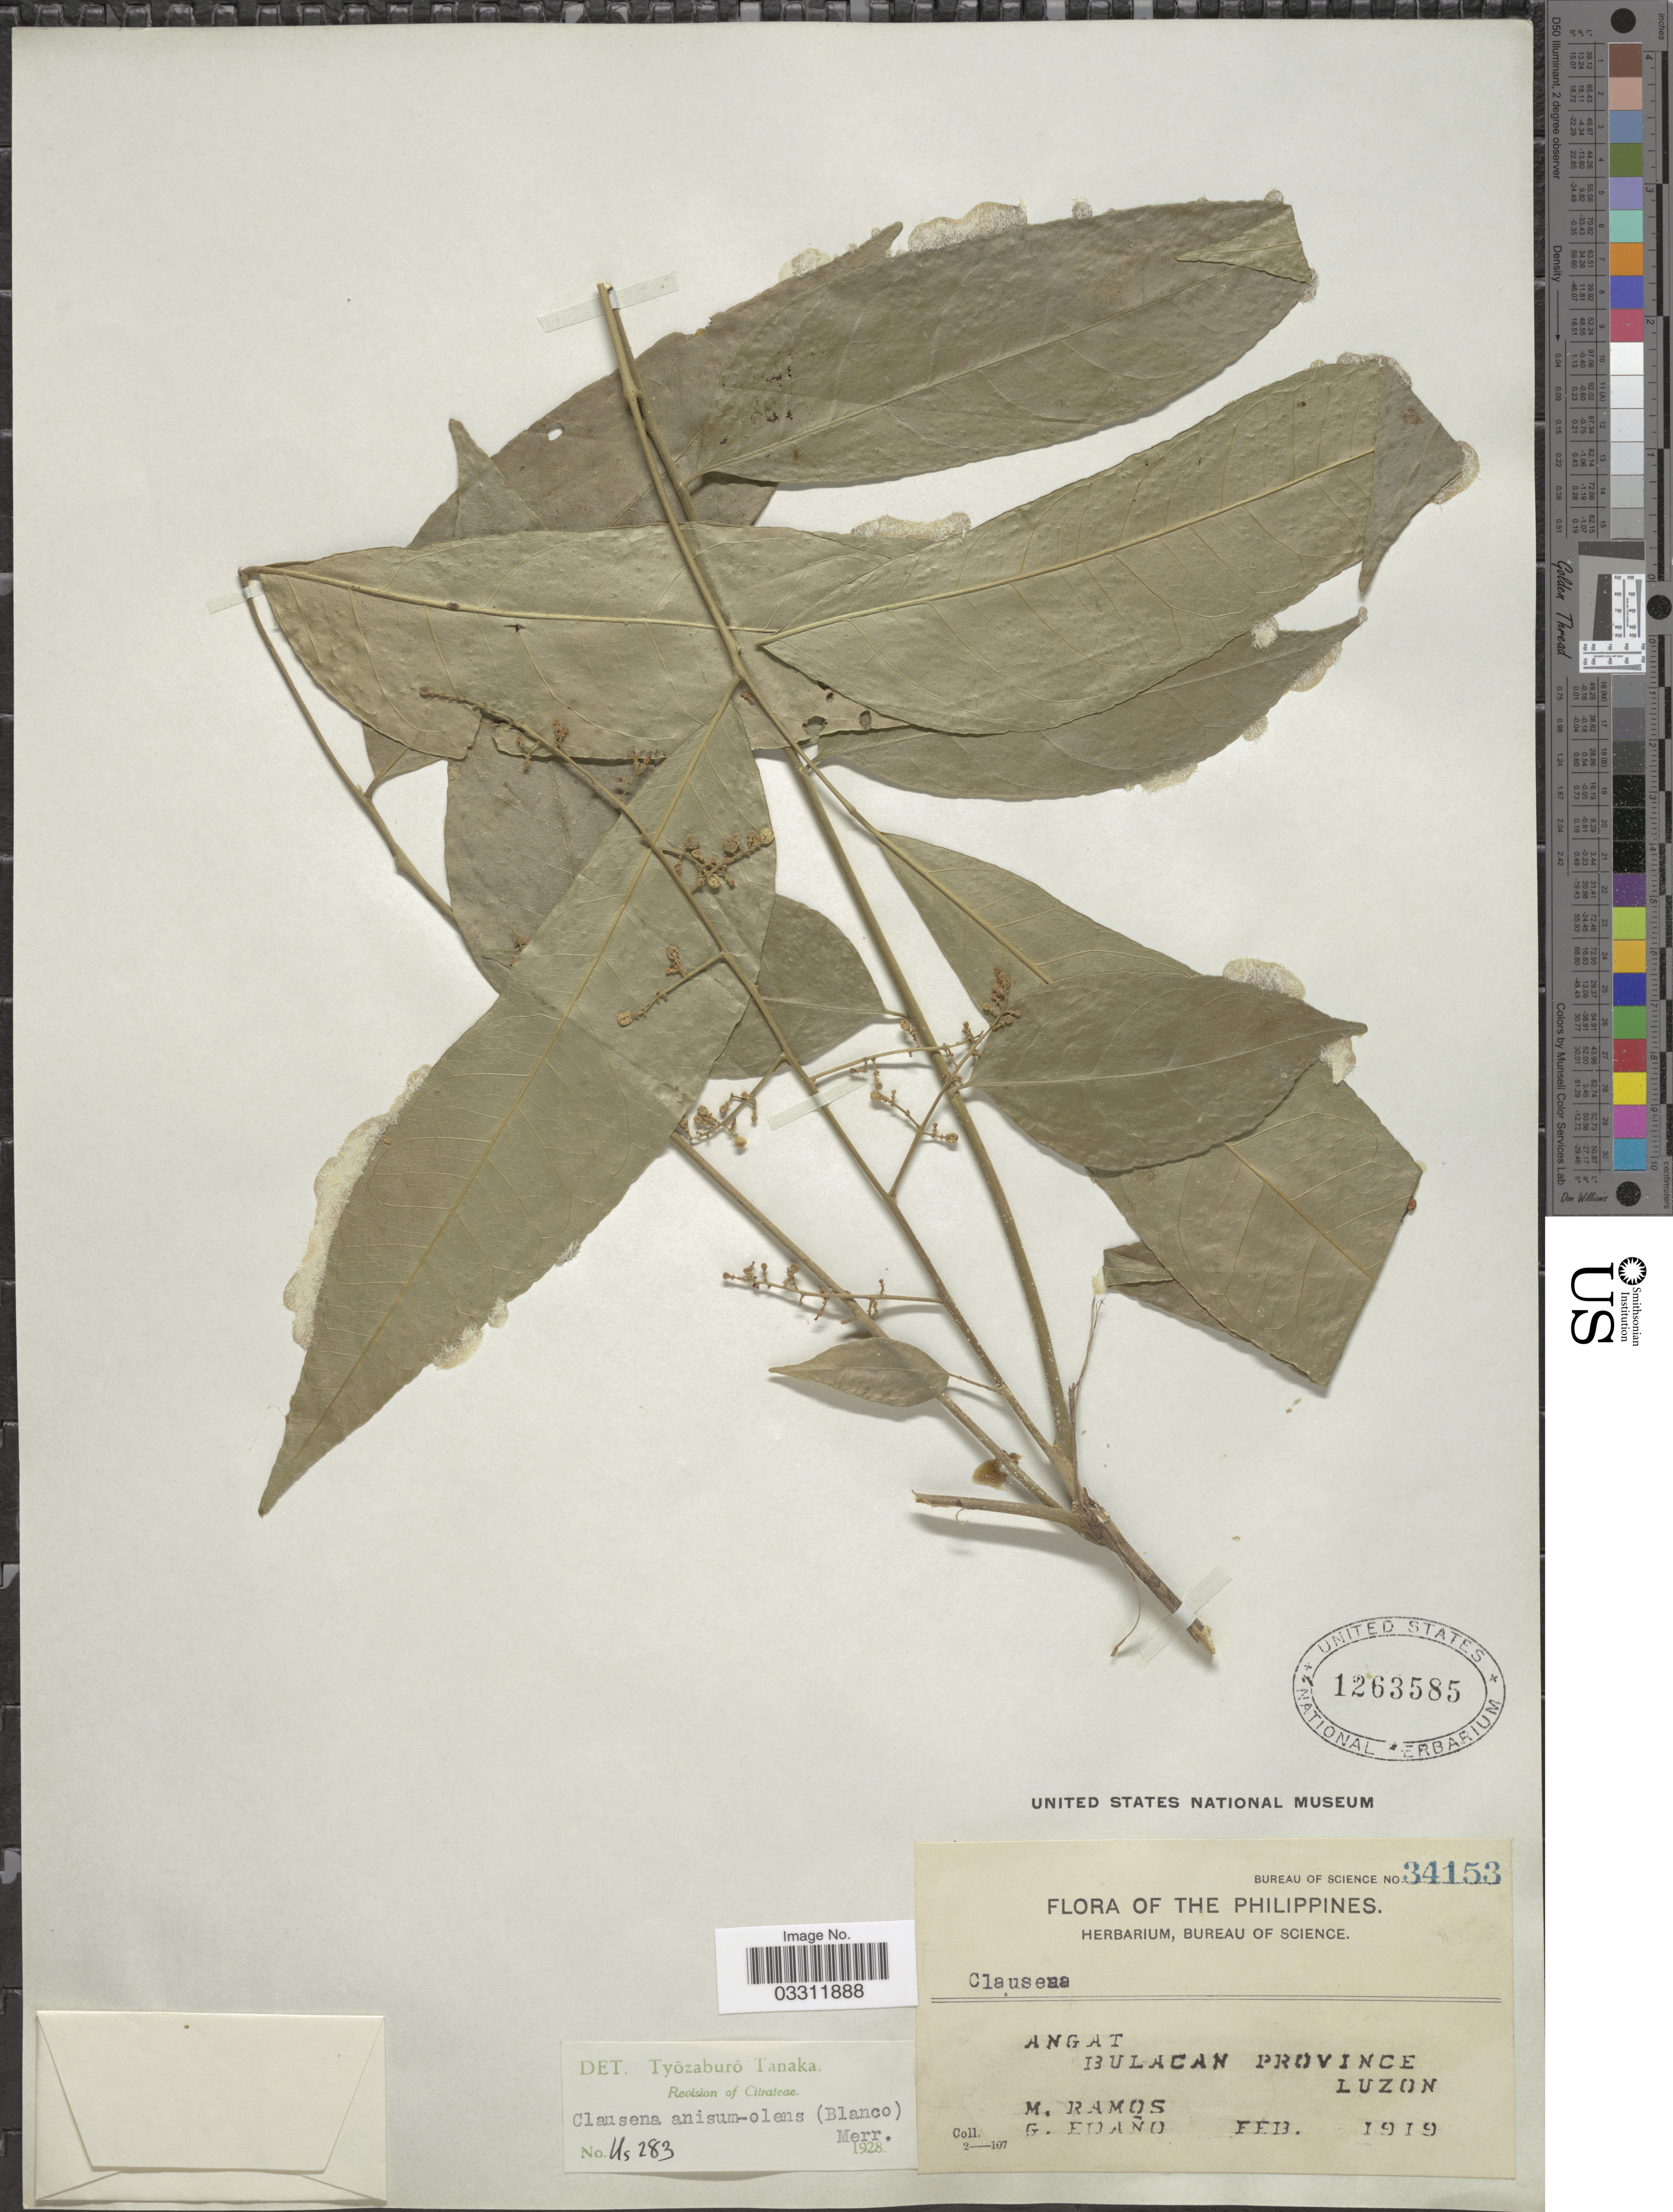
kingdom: Plantae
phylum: Tracheophyta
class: Magnoliopsida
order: Sapindales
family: Rutaceae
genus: Clausena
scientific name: Clausena anisum-olens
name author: (Blume) Merr.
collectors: M. Ramos & G. Edaño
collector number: Bureau of Science 34153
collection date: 1919-02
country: Philippines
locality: Angat. Bulacan Province. Luzon.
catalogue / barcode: US 1263585